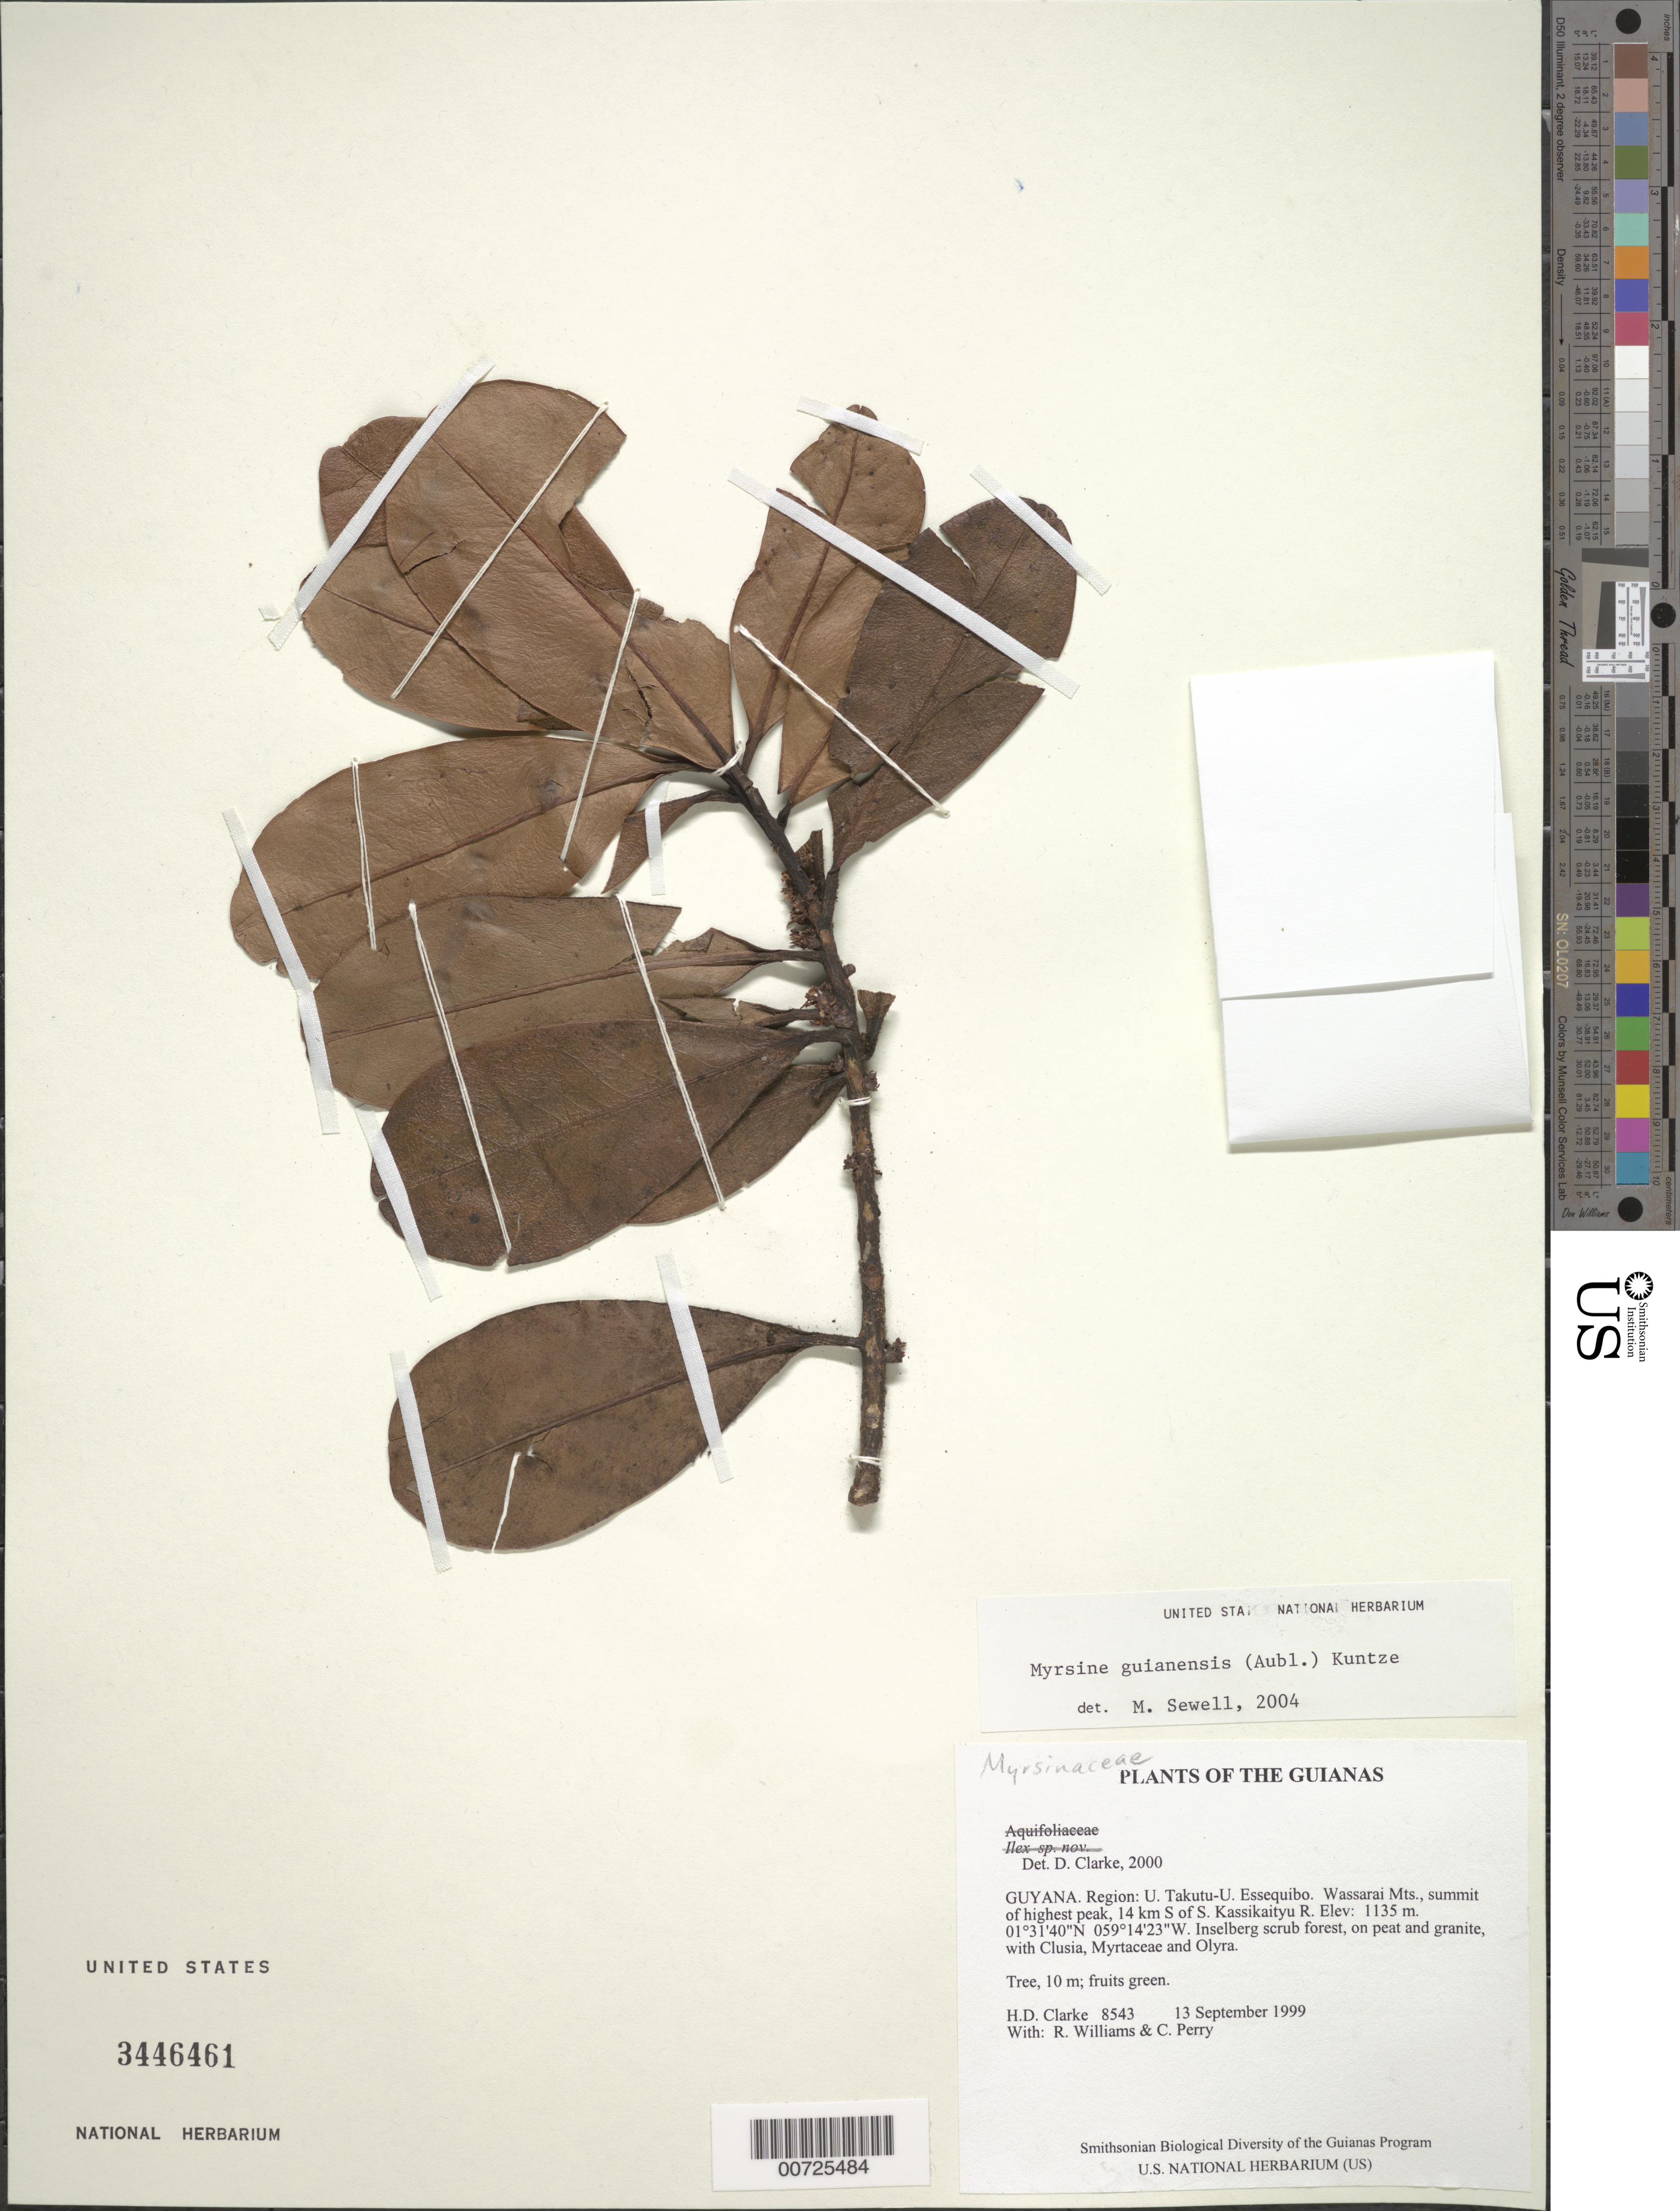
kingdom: Plantae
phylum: Tracheophyta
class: Magnoliopsida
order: Ericales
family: Primulaceae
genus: Myrsine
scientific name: Myrsine guianensis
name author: (Aubl.) Kuntze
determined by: Sewell, M.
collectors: H. D. Clarke, R. Williams & C. Perry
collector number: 8543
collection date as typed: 13 September 1999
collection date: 1999-09-13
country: Guyana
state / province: U. Takutu-U. Essequibo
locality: Wassarai Mts., summit of highest peak, 14 km S of S. Kassikaityu R.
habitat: Inselberg scrub forest, on peat and granite, with Clusia, Myrtaceae and Olyra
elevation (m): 1135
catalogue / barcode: US 3446461